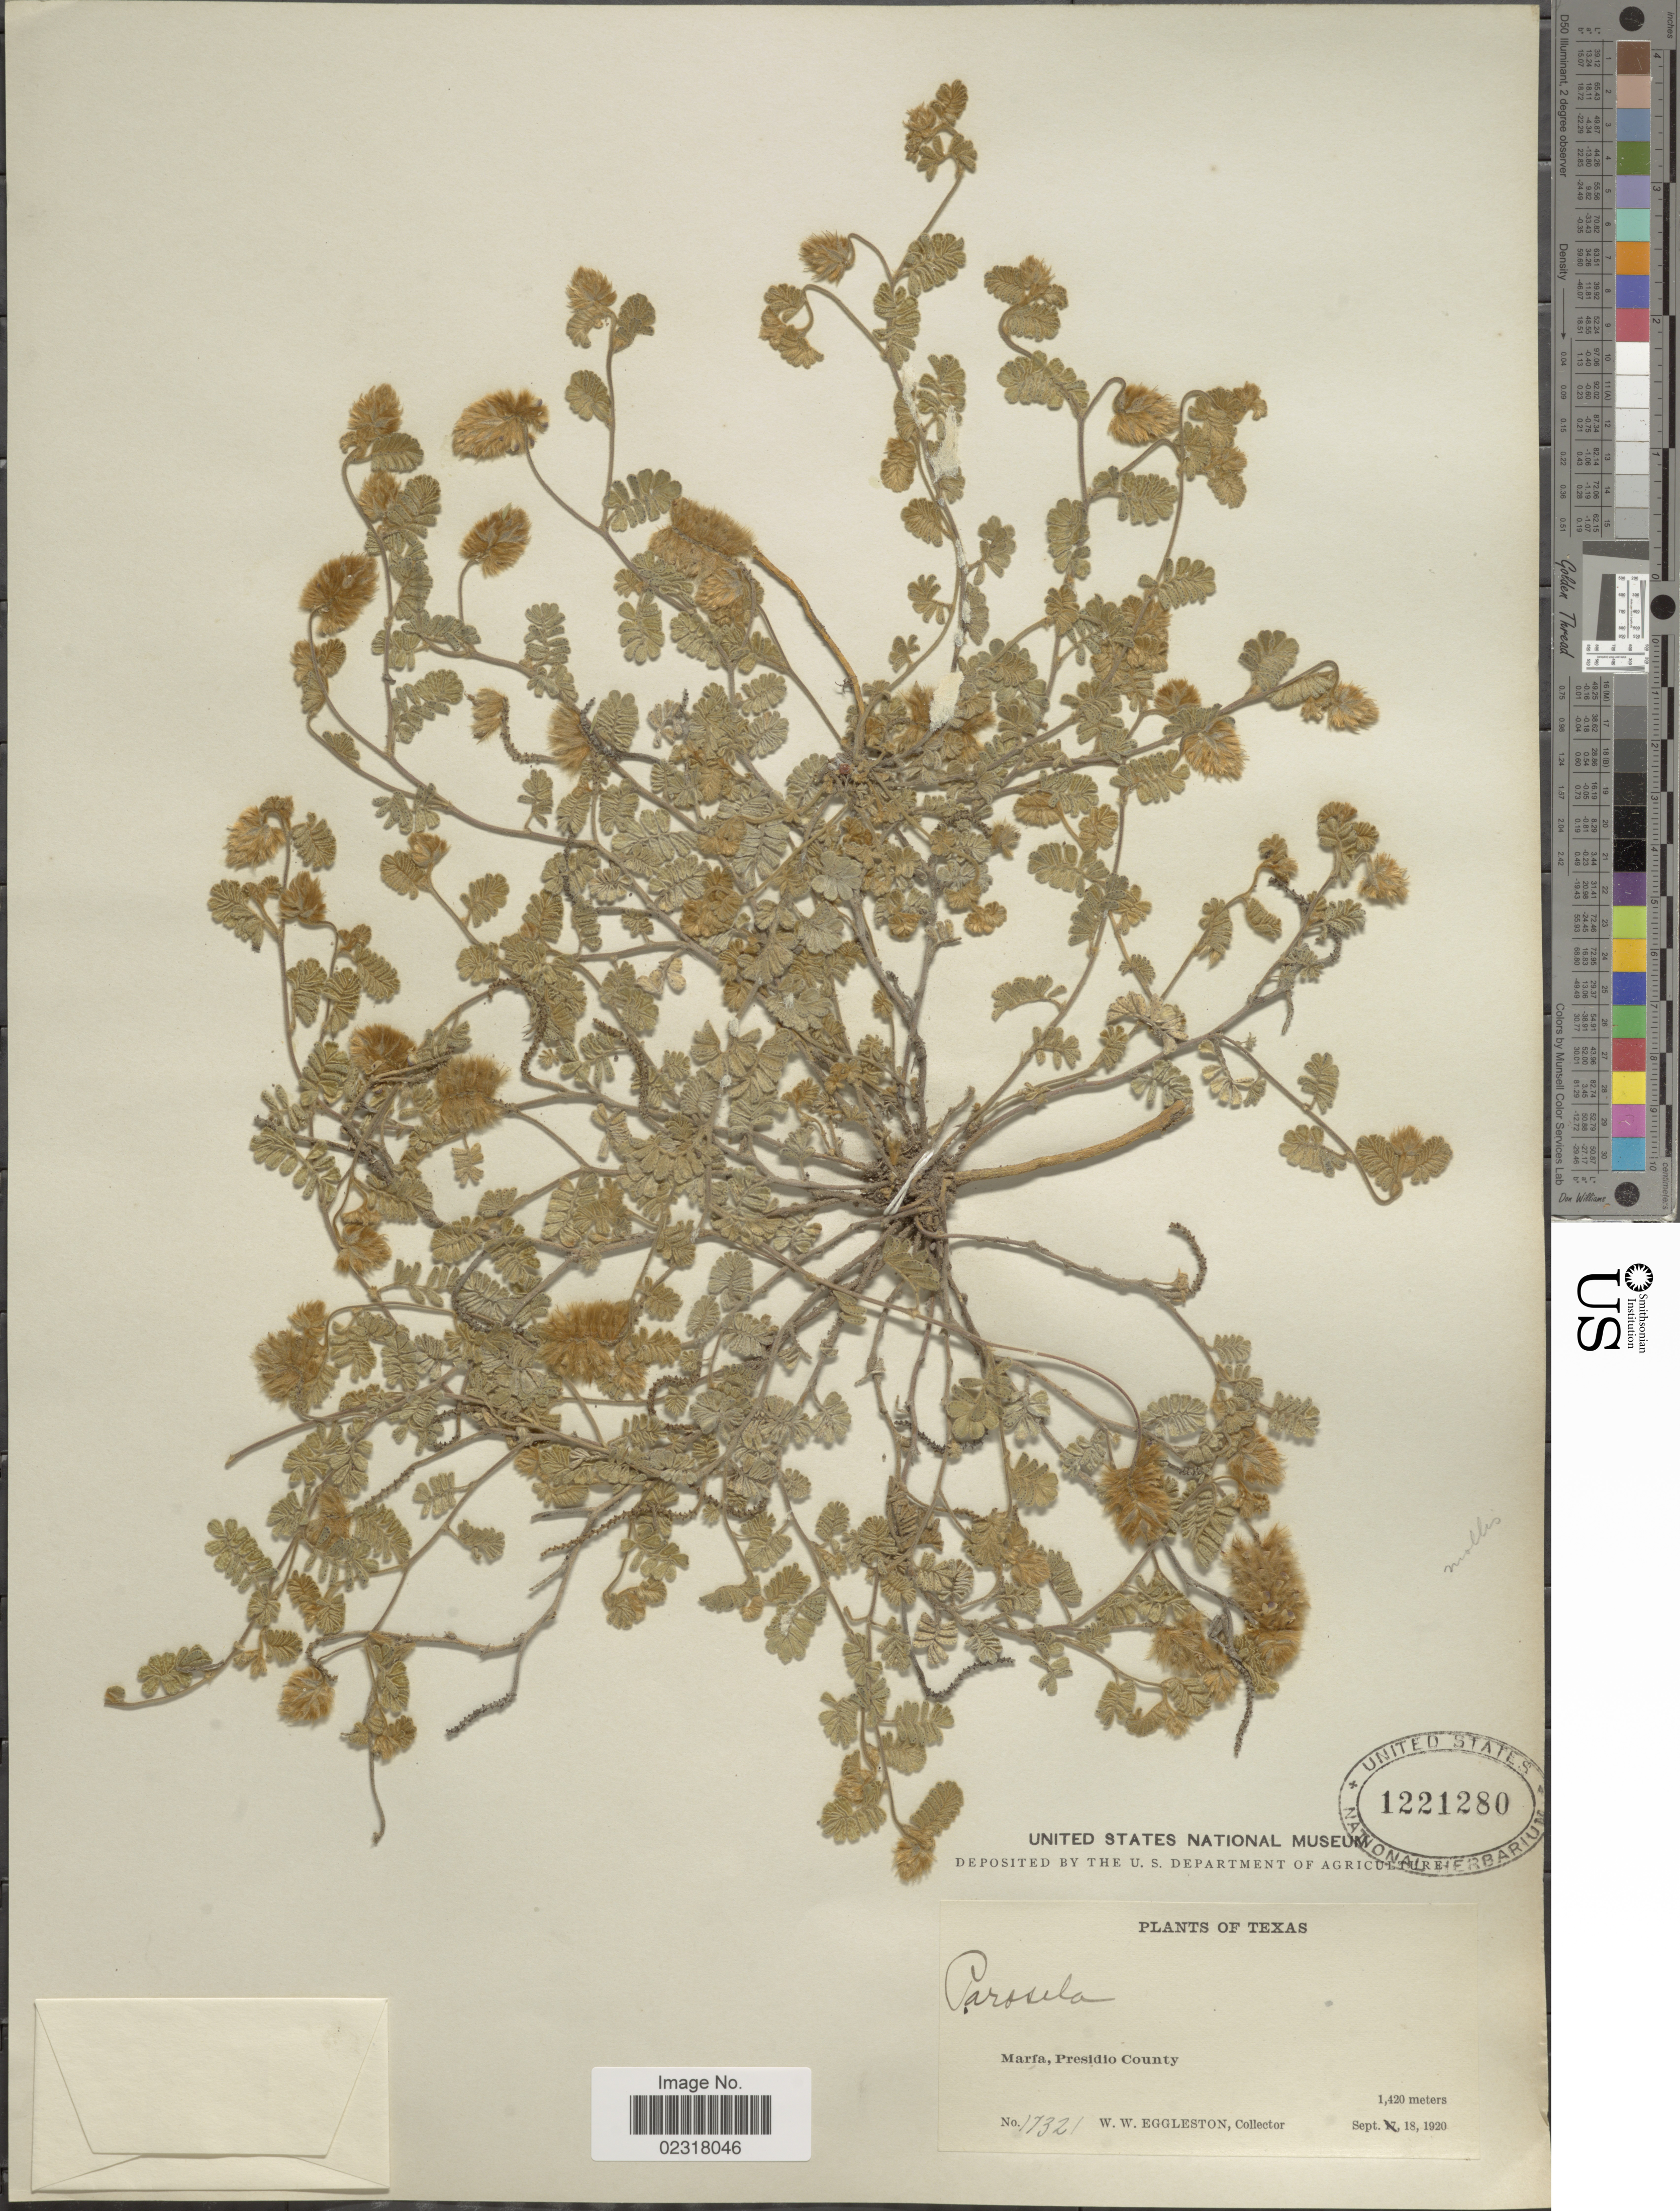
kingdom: Plantae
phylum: Tracheophyta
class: Magnoliopsida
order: Fabales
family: Fabaceae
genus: Dalea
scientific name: Dalea neomexicana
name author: (A. Gray) Cory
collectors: W. W. Eggleston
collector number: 17321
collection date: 1920-09-18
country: United States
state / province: Texas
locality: Maria, Presidio County.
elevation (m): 1420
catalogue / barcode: US 1221280